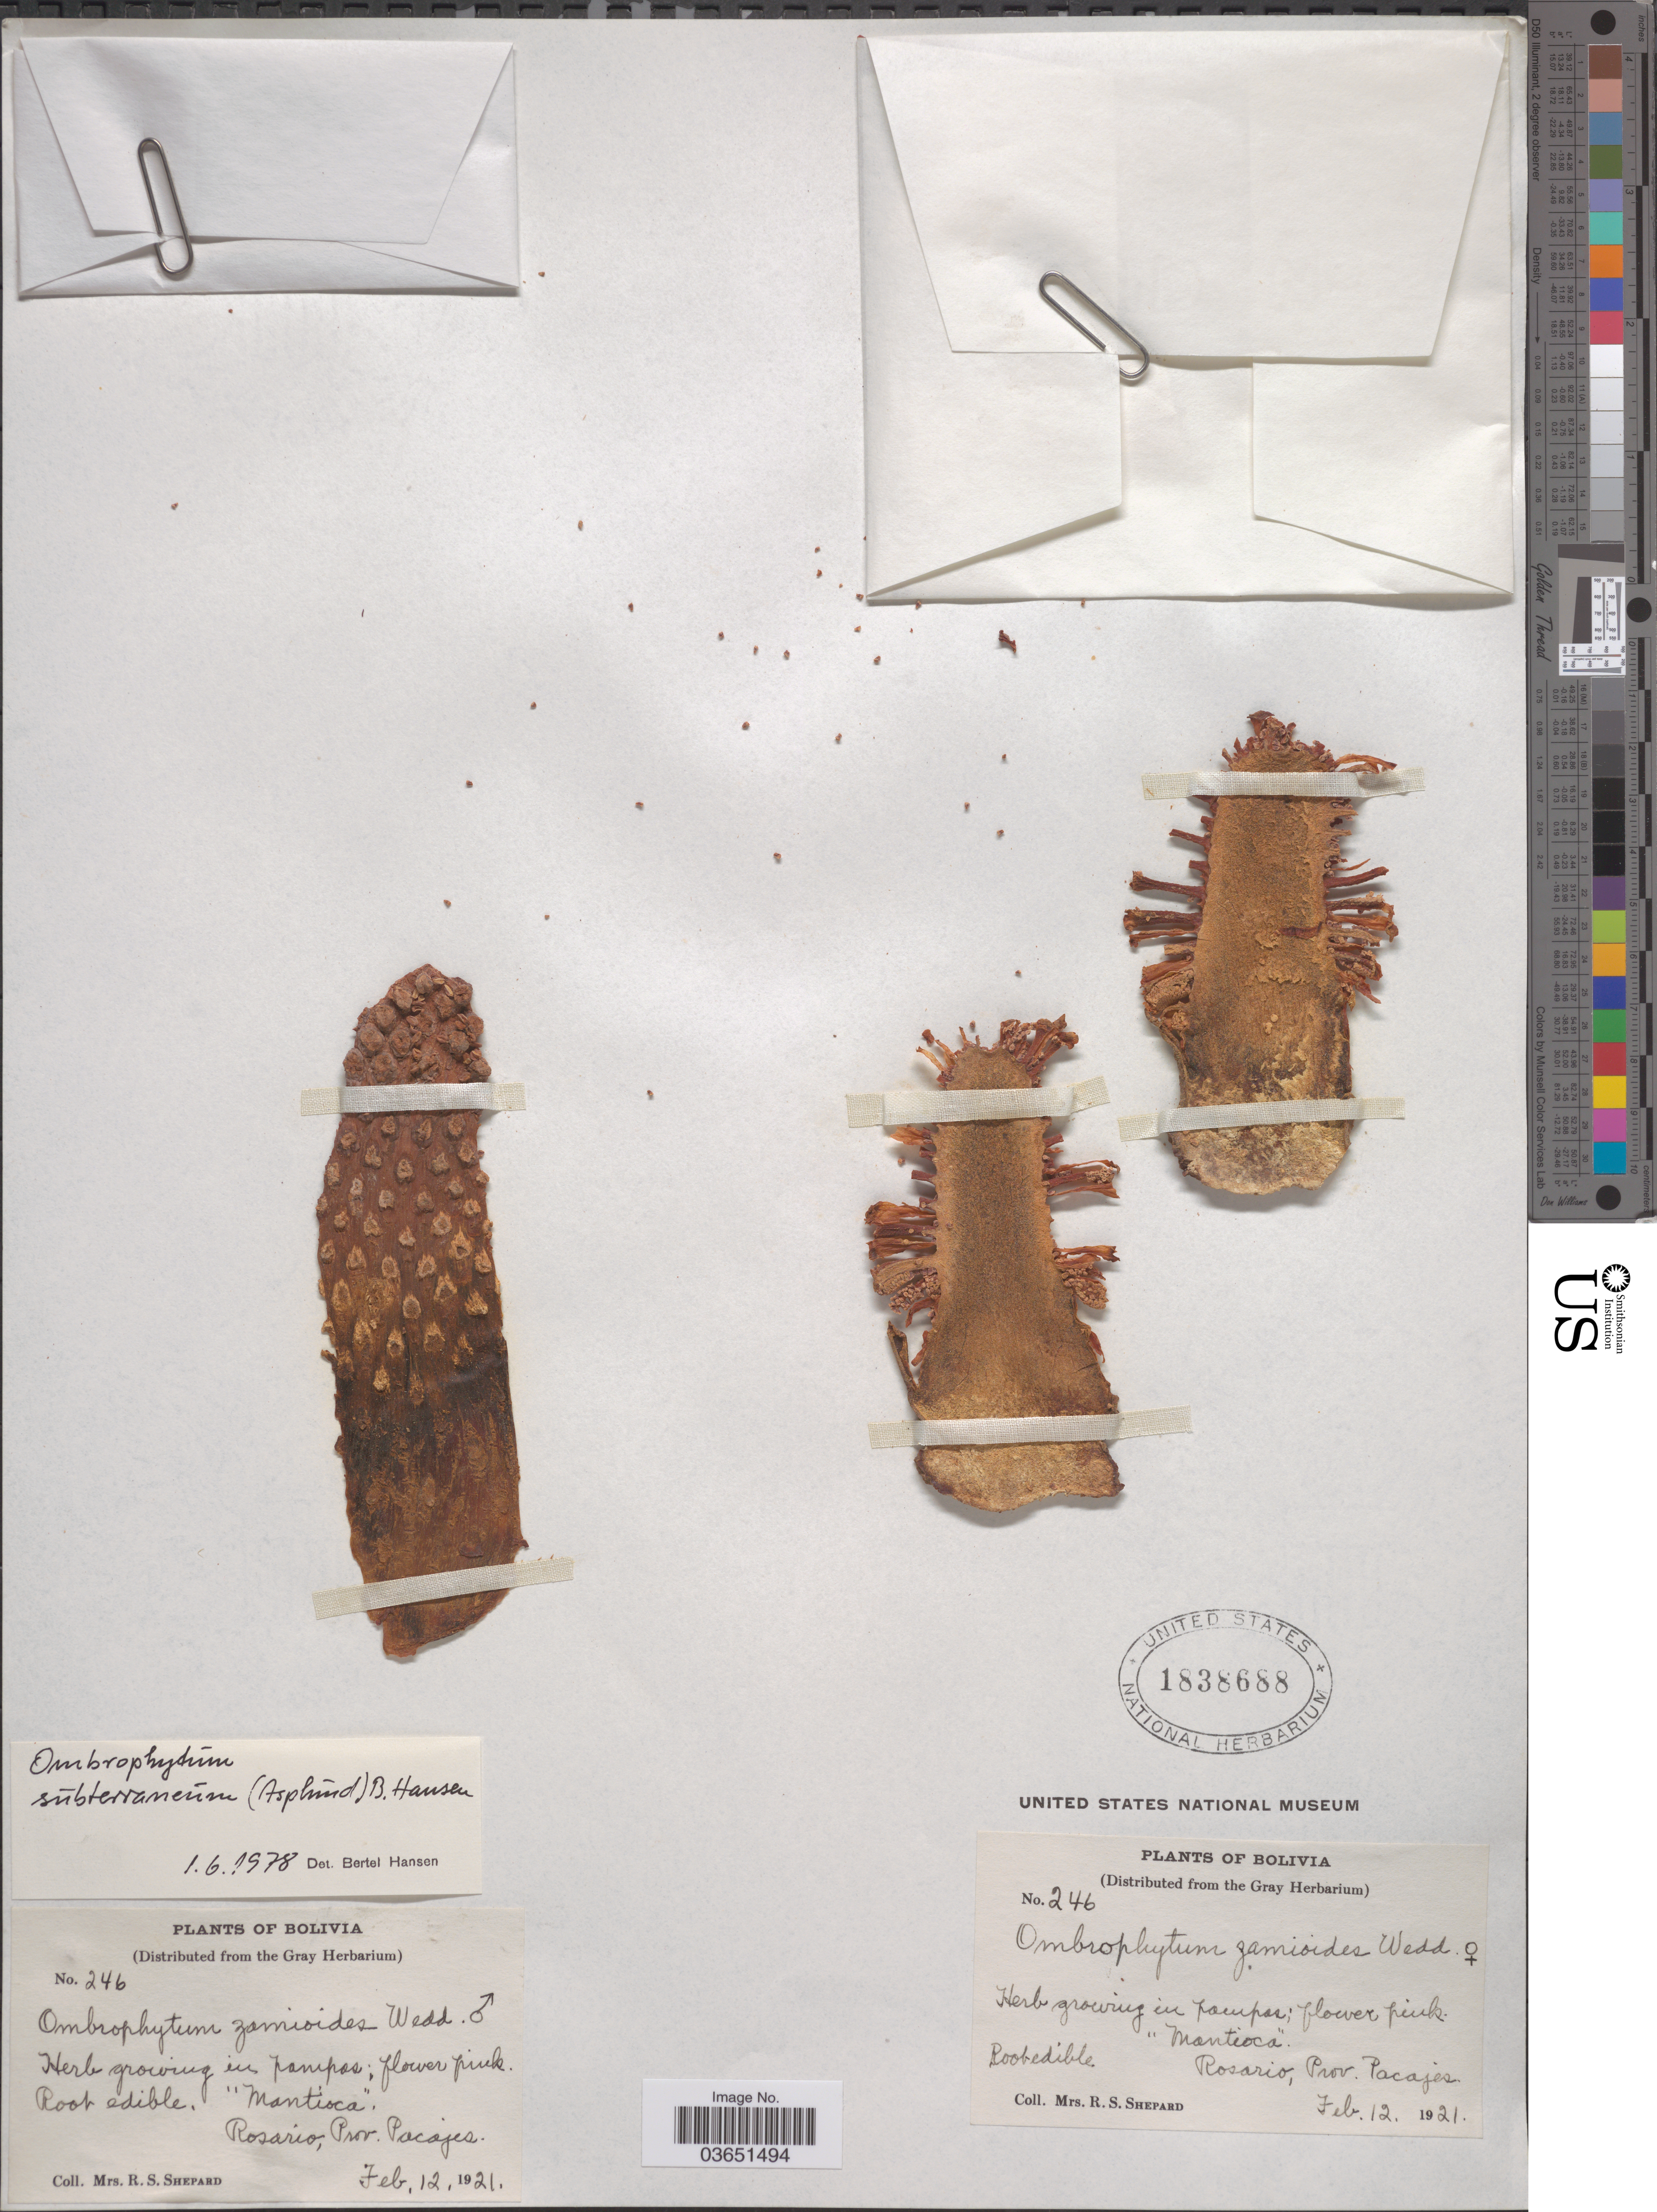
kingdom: Plantae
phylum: Tracheophyta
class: Magnoliopsida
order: Santalales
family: Balanophoraceae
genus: Ombrophytum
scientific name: Ombrophytum subterraneum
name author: (Aspl.) B. Hansen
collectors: R. Shepard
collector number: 246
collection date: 1921-02-12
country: Bolivia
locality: Rosario, Prov. Pacajes.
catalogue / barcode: US 1838688